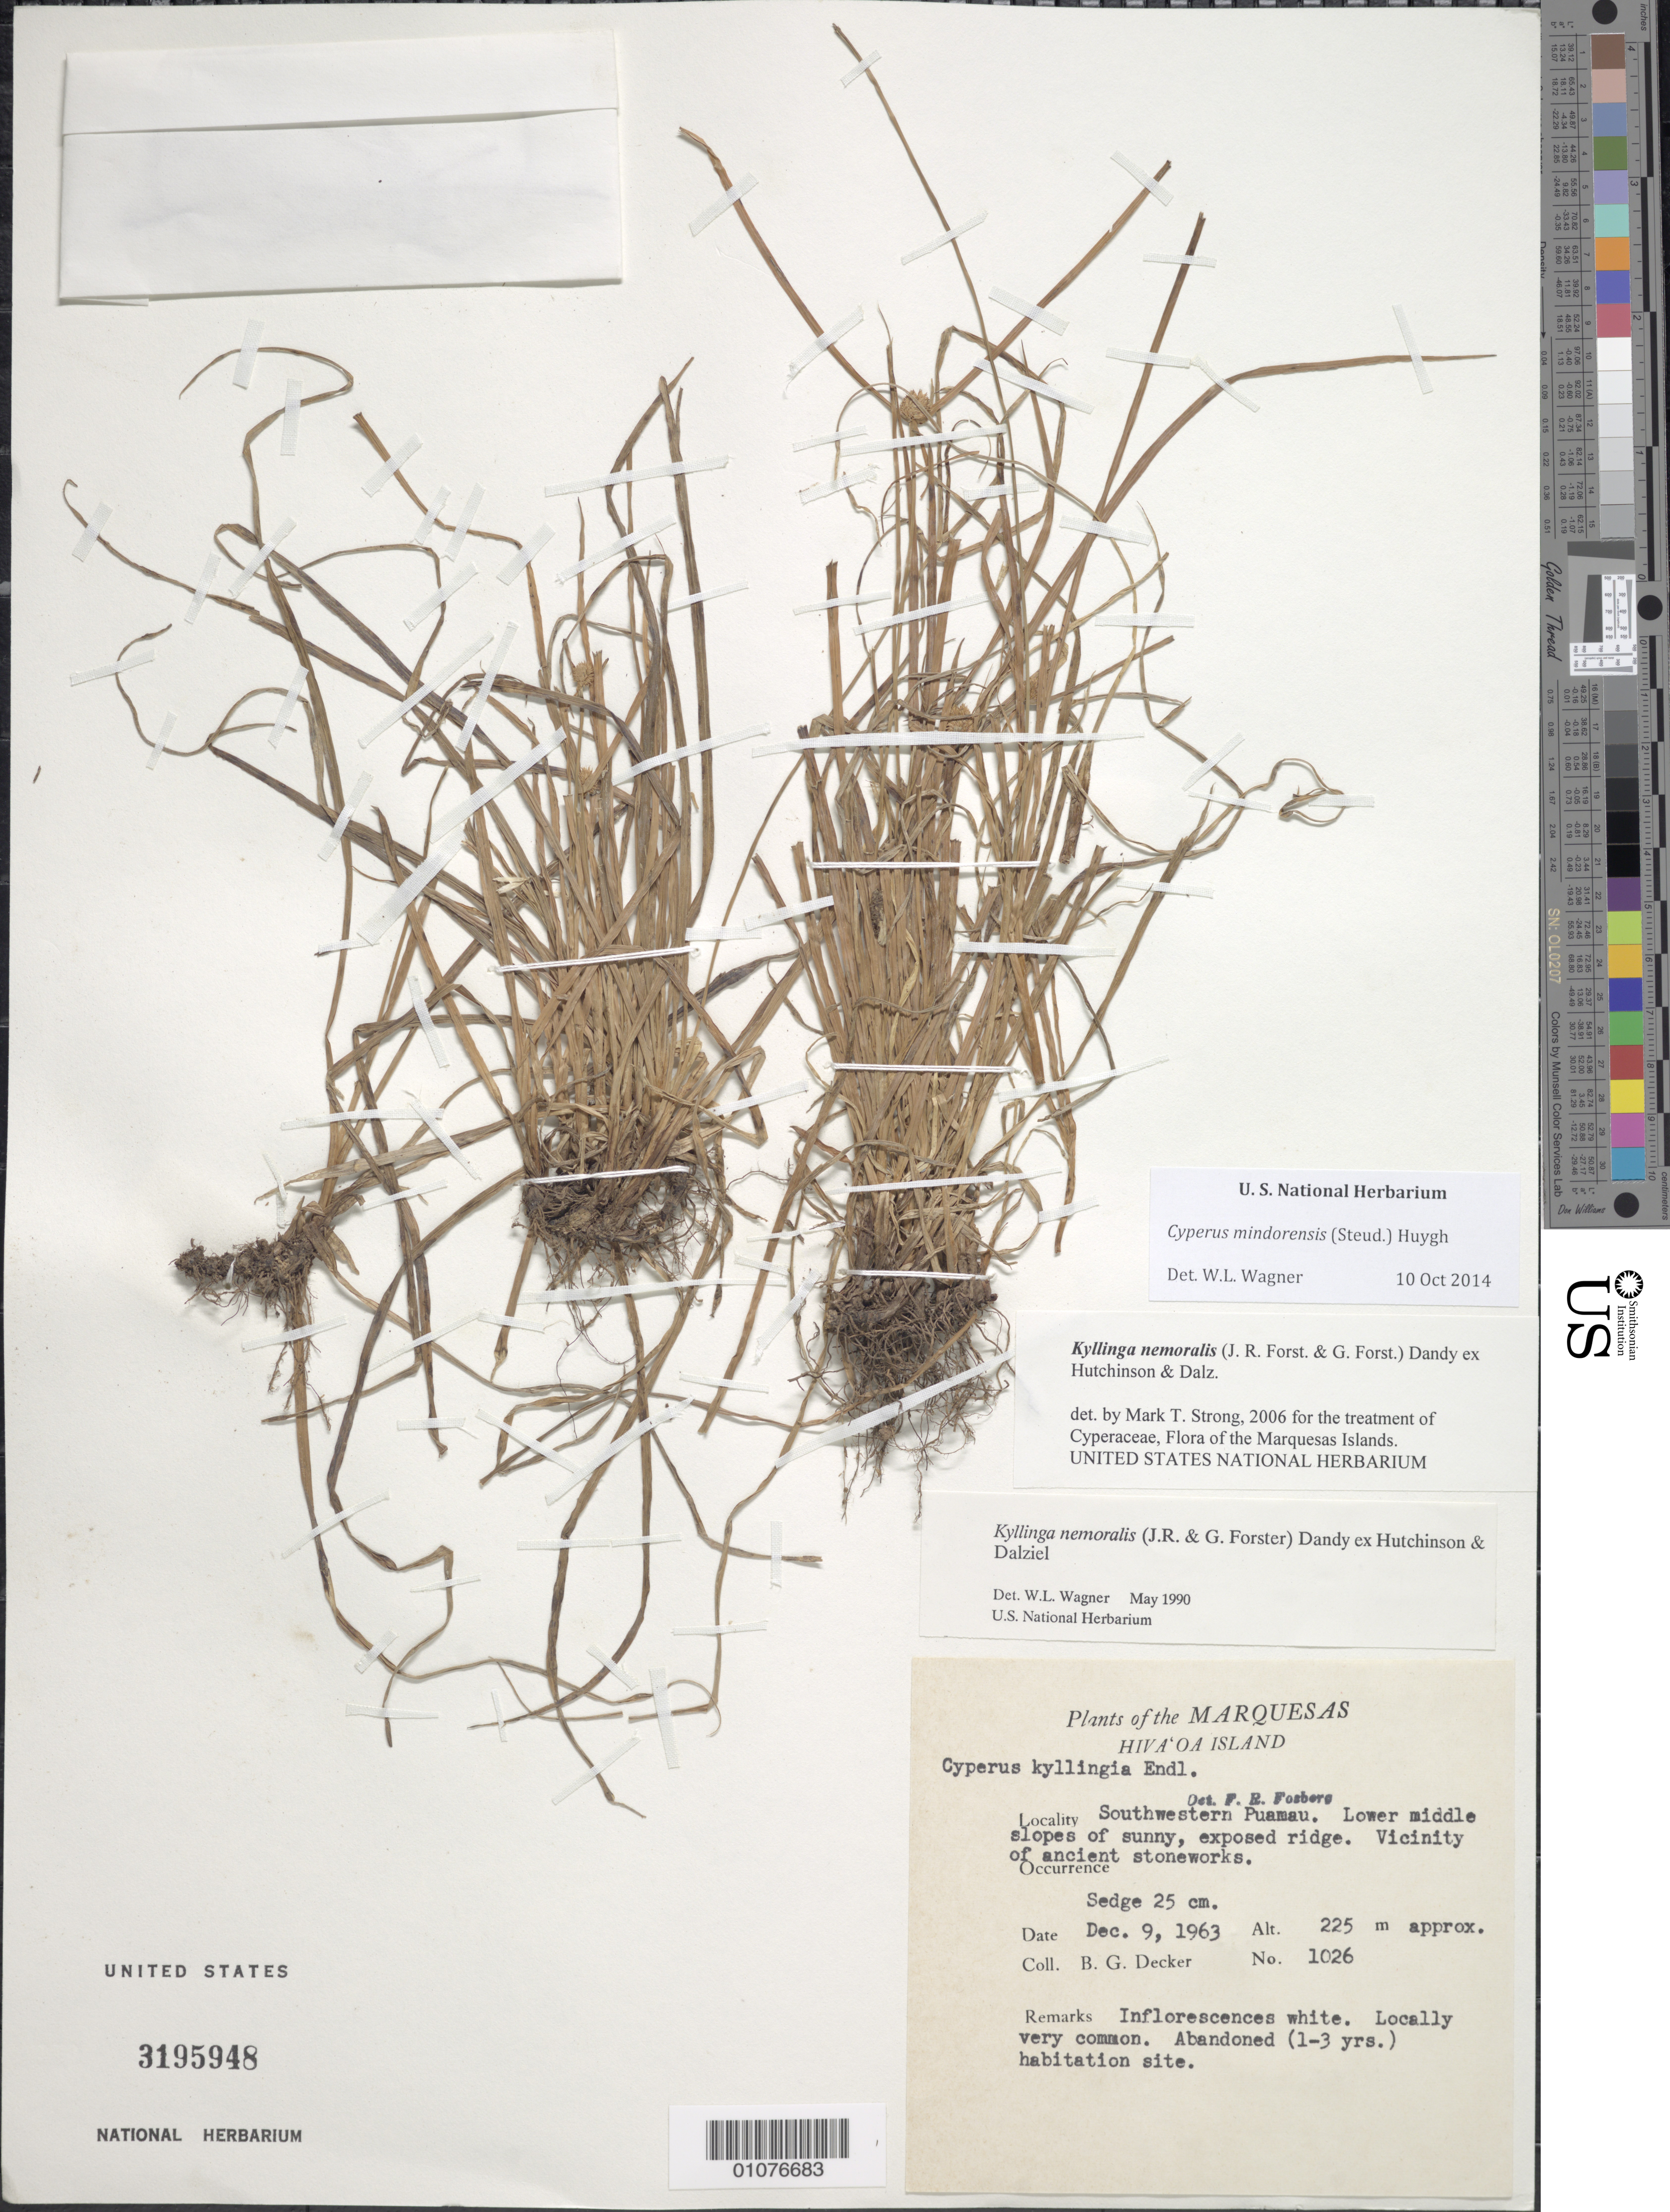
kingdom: Plantae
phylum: Tracheophyta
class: Liliopsida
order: Poales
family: Cyperaceae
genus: Cyperus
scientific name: Cyperus mindorensis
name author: (Steud.) Huygh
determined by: Lorence, David H., (PTBG), National Tropical Botanical Garden (UNITED STATES)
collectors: B. G. Decker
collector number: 1026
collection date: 1963-12-09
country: French Polynesia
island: Hiva Oa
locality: SW Puamau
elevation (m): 225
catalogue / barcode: US 3195948